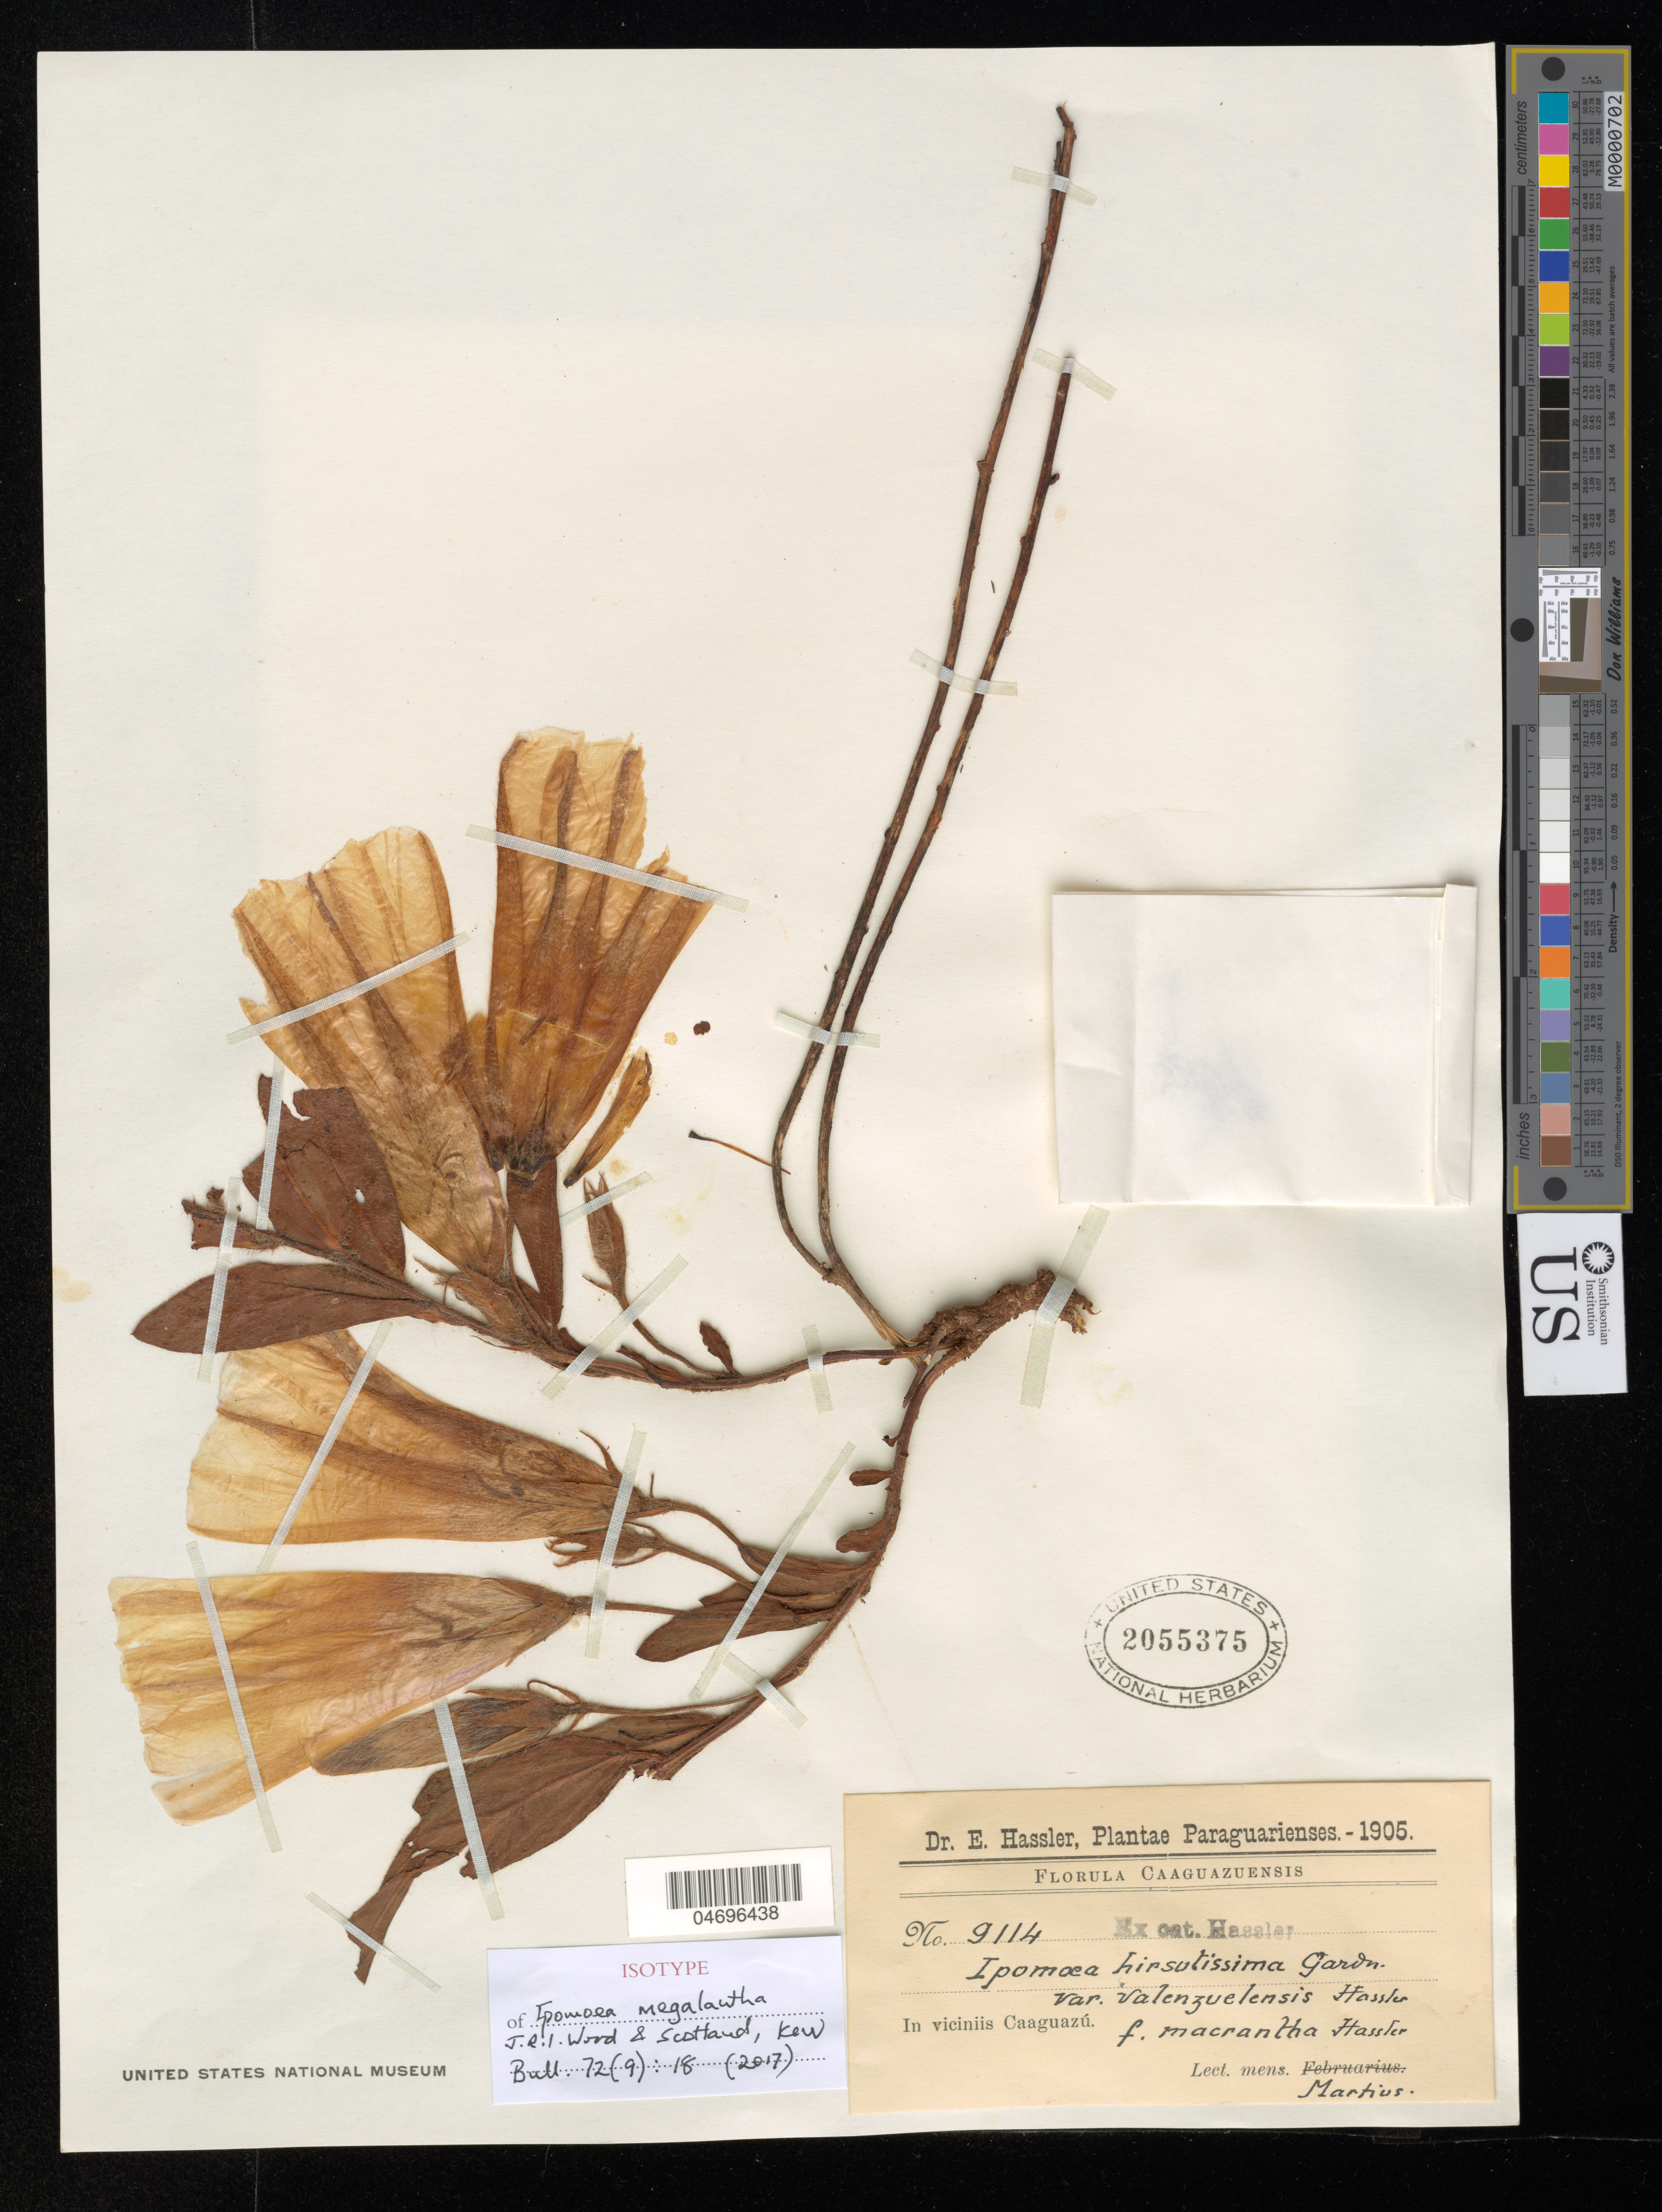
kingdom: Plantae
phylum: Tracheophyta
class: Magnoliopsida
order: Solanales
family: Convolvulaceae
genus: Ipomoea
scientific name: Ipomoea megalantha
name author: J.R.I. Wood & Scotland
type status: Isotype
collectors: E. Hassler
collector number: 9114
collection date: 1905-03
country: Paraguay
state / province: Caaguazu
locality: In viciniis Caaguazú.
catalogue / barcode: US 2055375